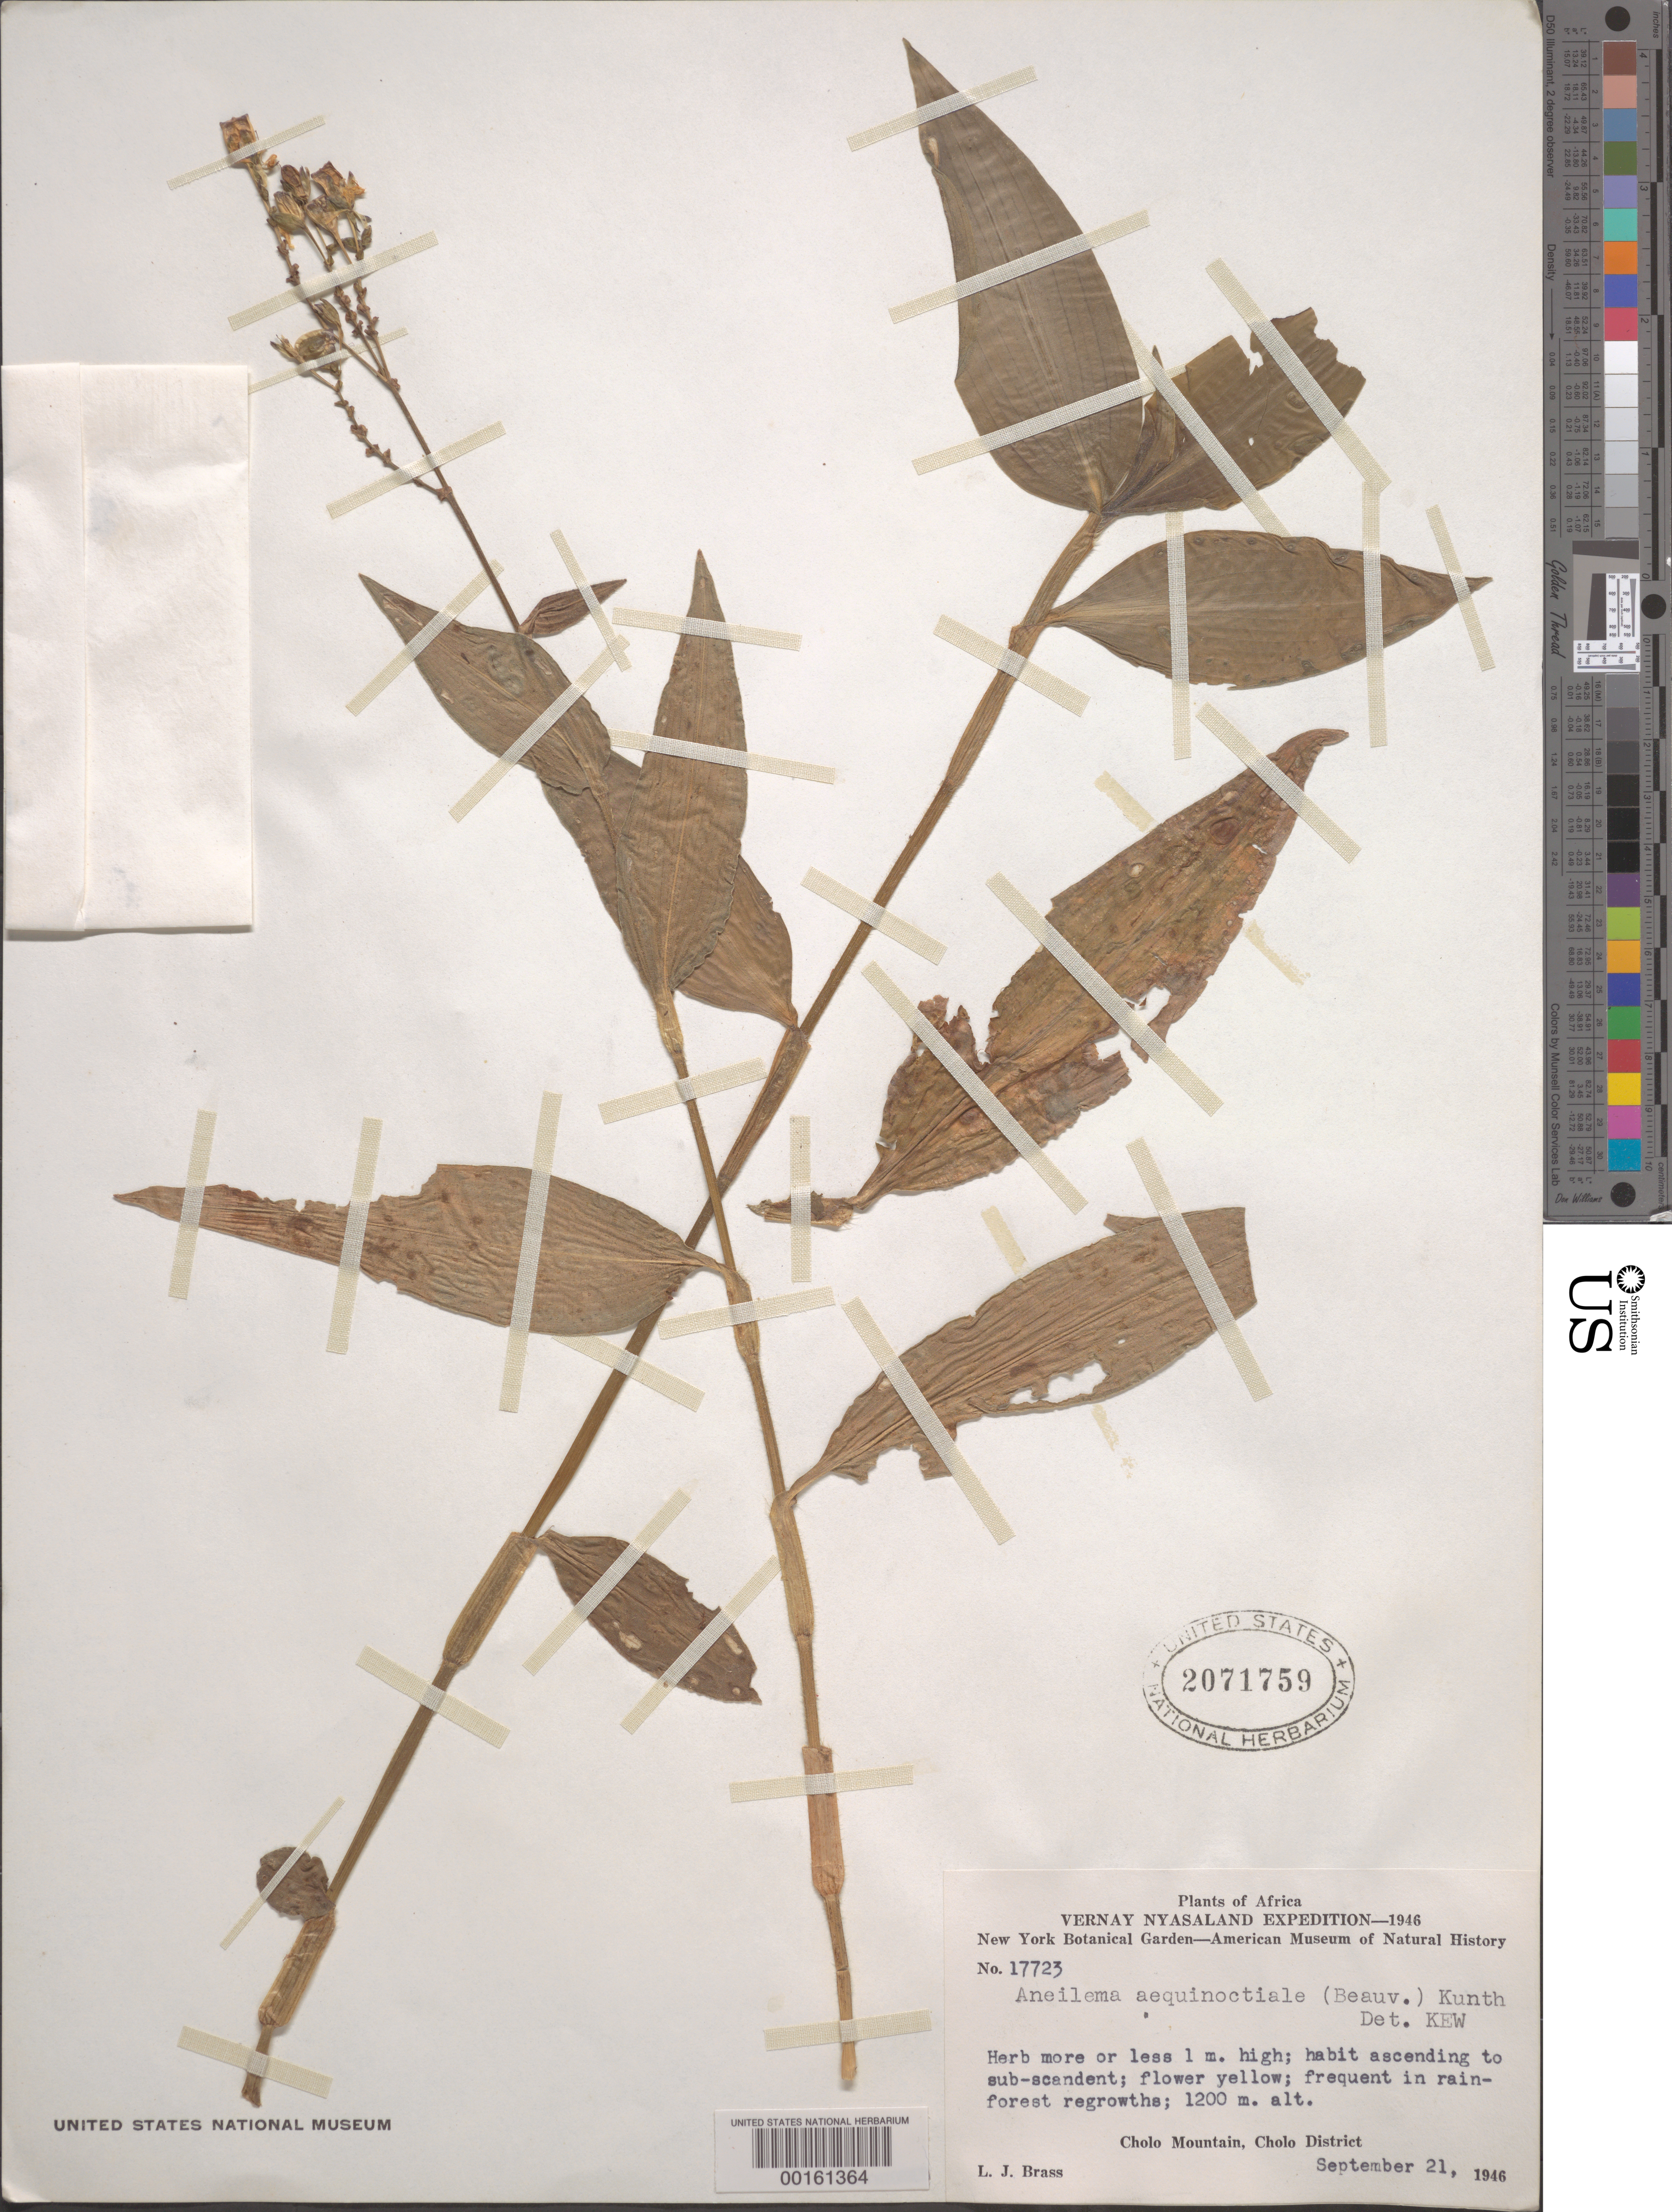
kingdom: Plantae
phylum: Tracheophyta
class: Liliopsida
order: Commelinales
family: Commelinaceae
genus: Aneilema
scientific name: Aneilema aequinoctiale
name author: (P. Beauv.) Loudon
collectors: L. J. Brass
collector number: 17723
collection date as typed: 21 Sep 1946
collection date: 1946-09-21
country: Malawi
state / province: Southern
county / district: Thyolo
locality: Cholo mountain, Cholo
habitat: Rainforest regrowths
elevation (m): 1200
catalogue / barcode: US 2071759